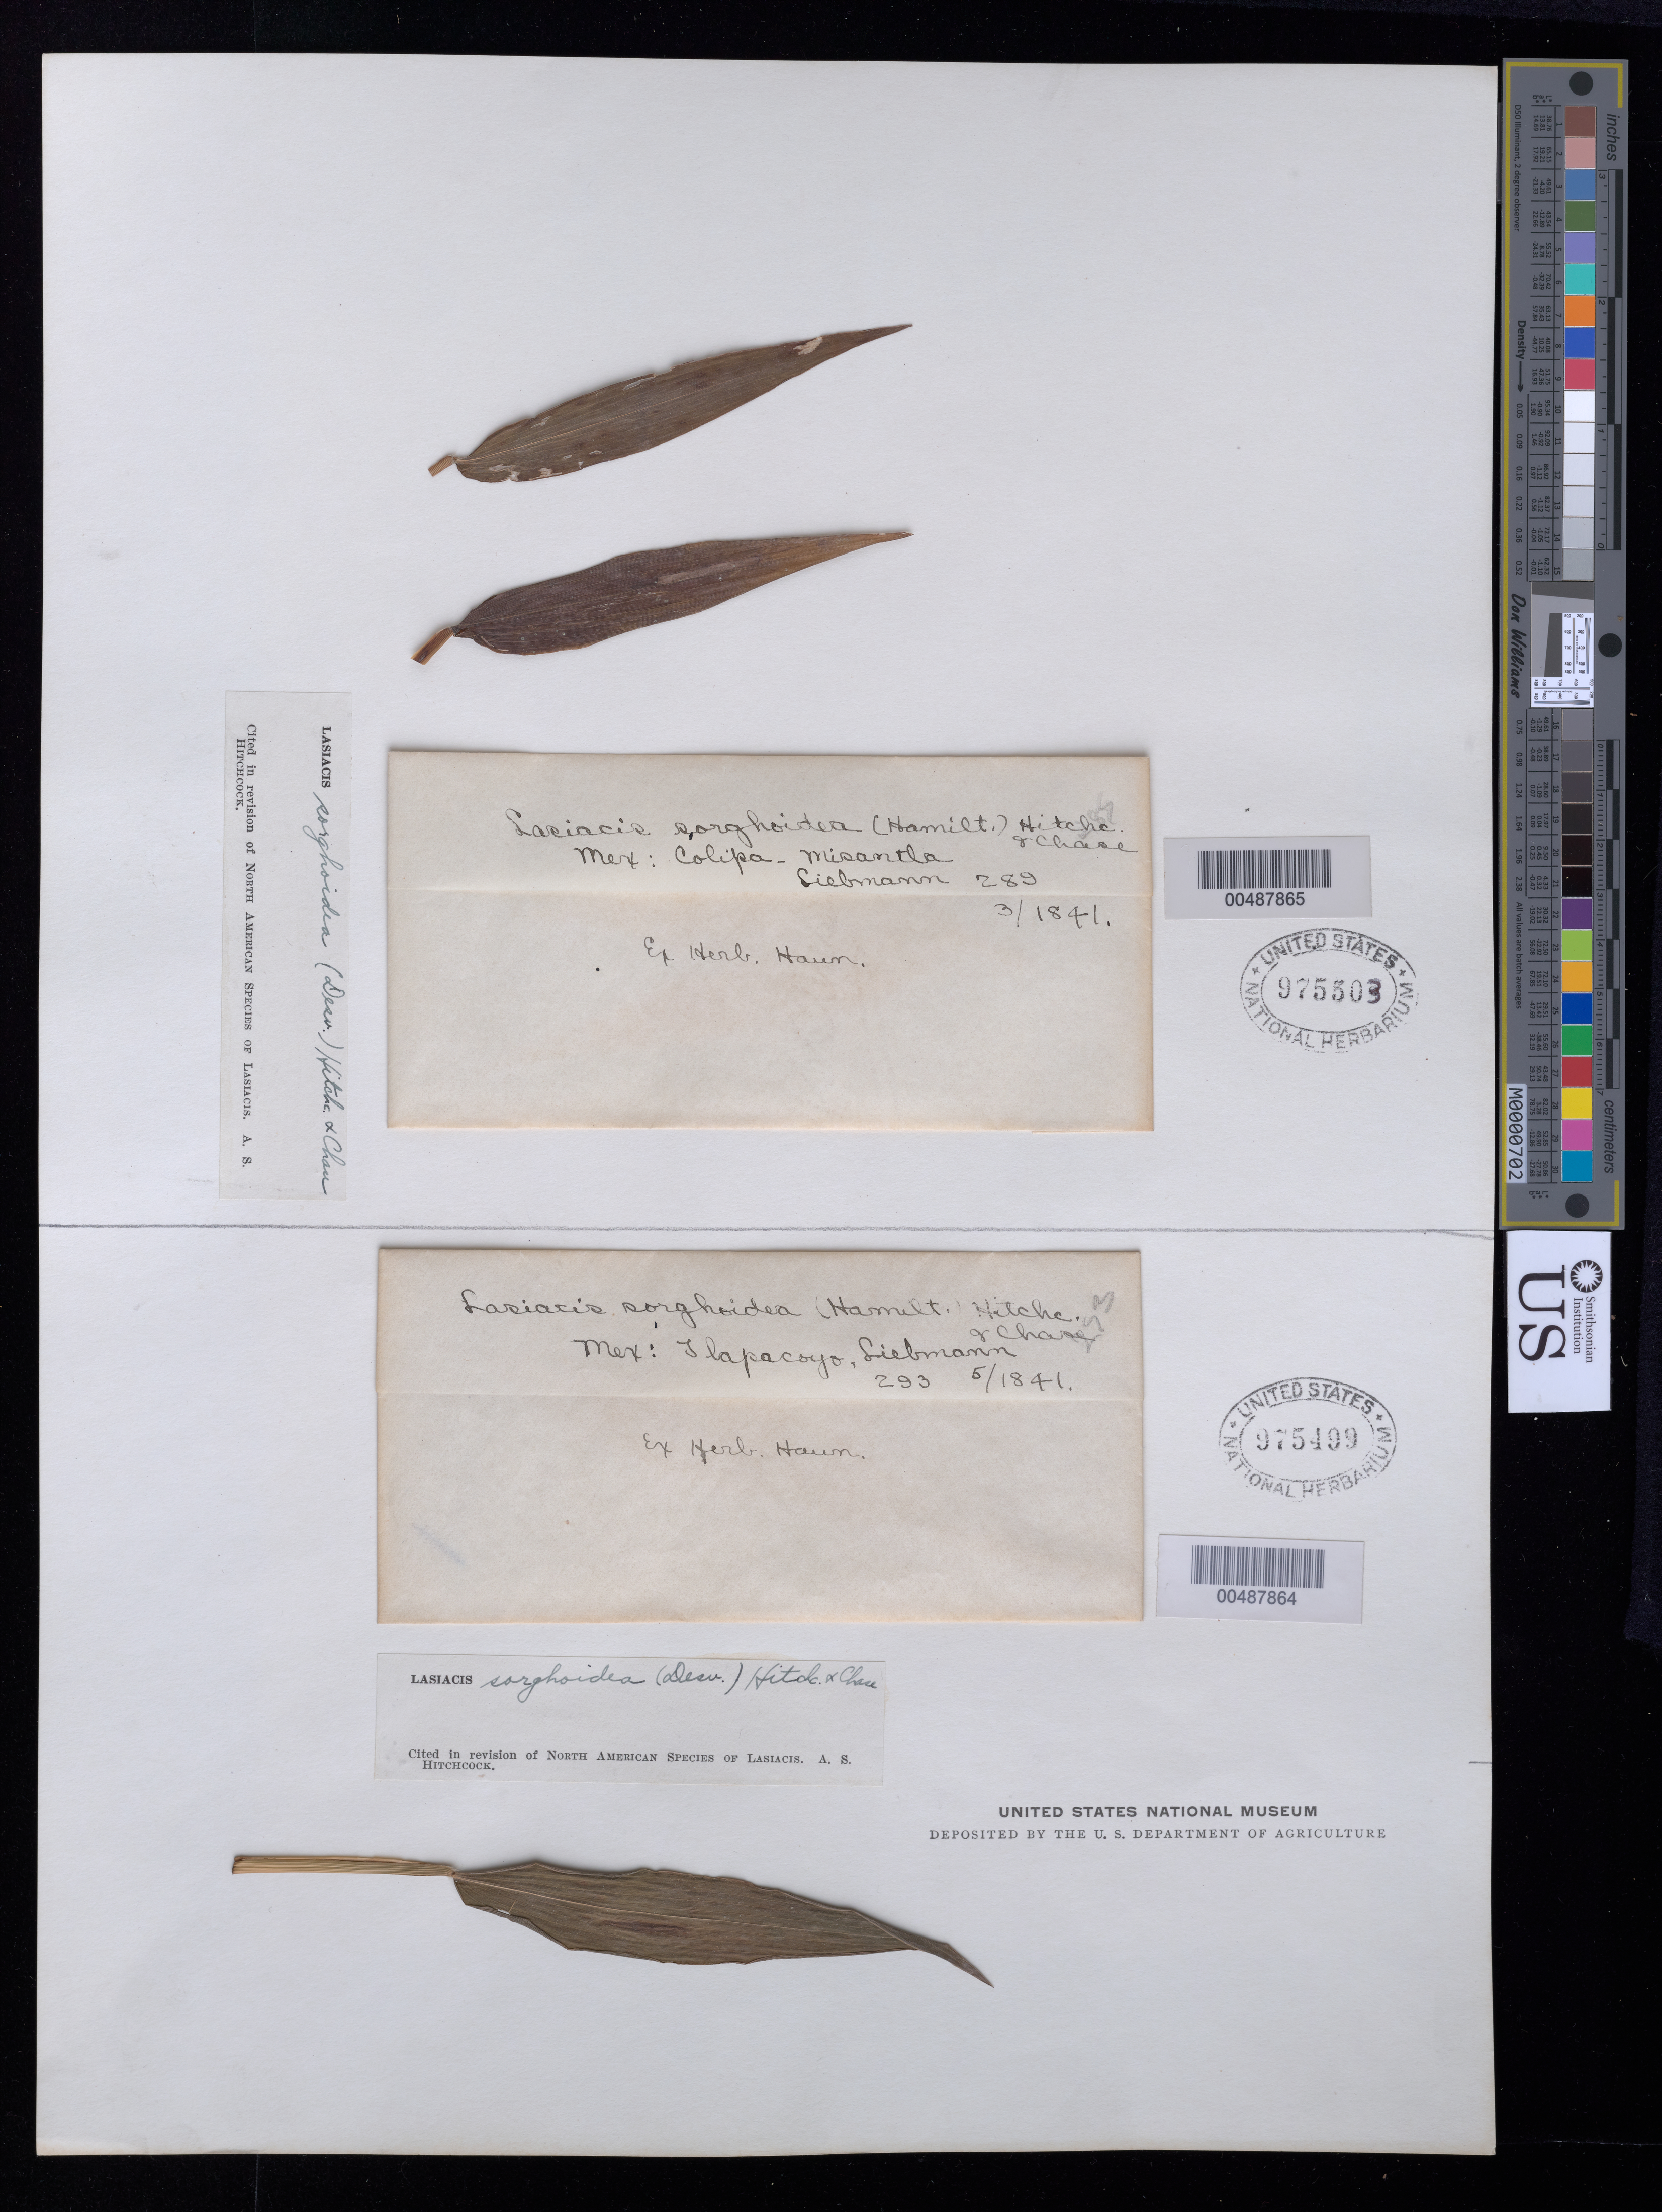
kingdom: Plantae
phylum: Tracheophyta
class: Liliopsida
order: Poales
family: Poaceae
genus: Lasiacis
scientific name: Lasiacis maxonii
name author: Swallen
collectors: F. M. Liebmann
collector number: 289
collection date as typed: Mar 1841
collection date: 1841-03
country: Mexico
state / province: Veracruz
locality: Colipa - Misantla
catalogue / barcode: US 975503